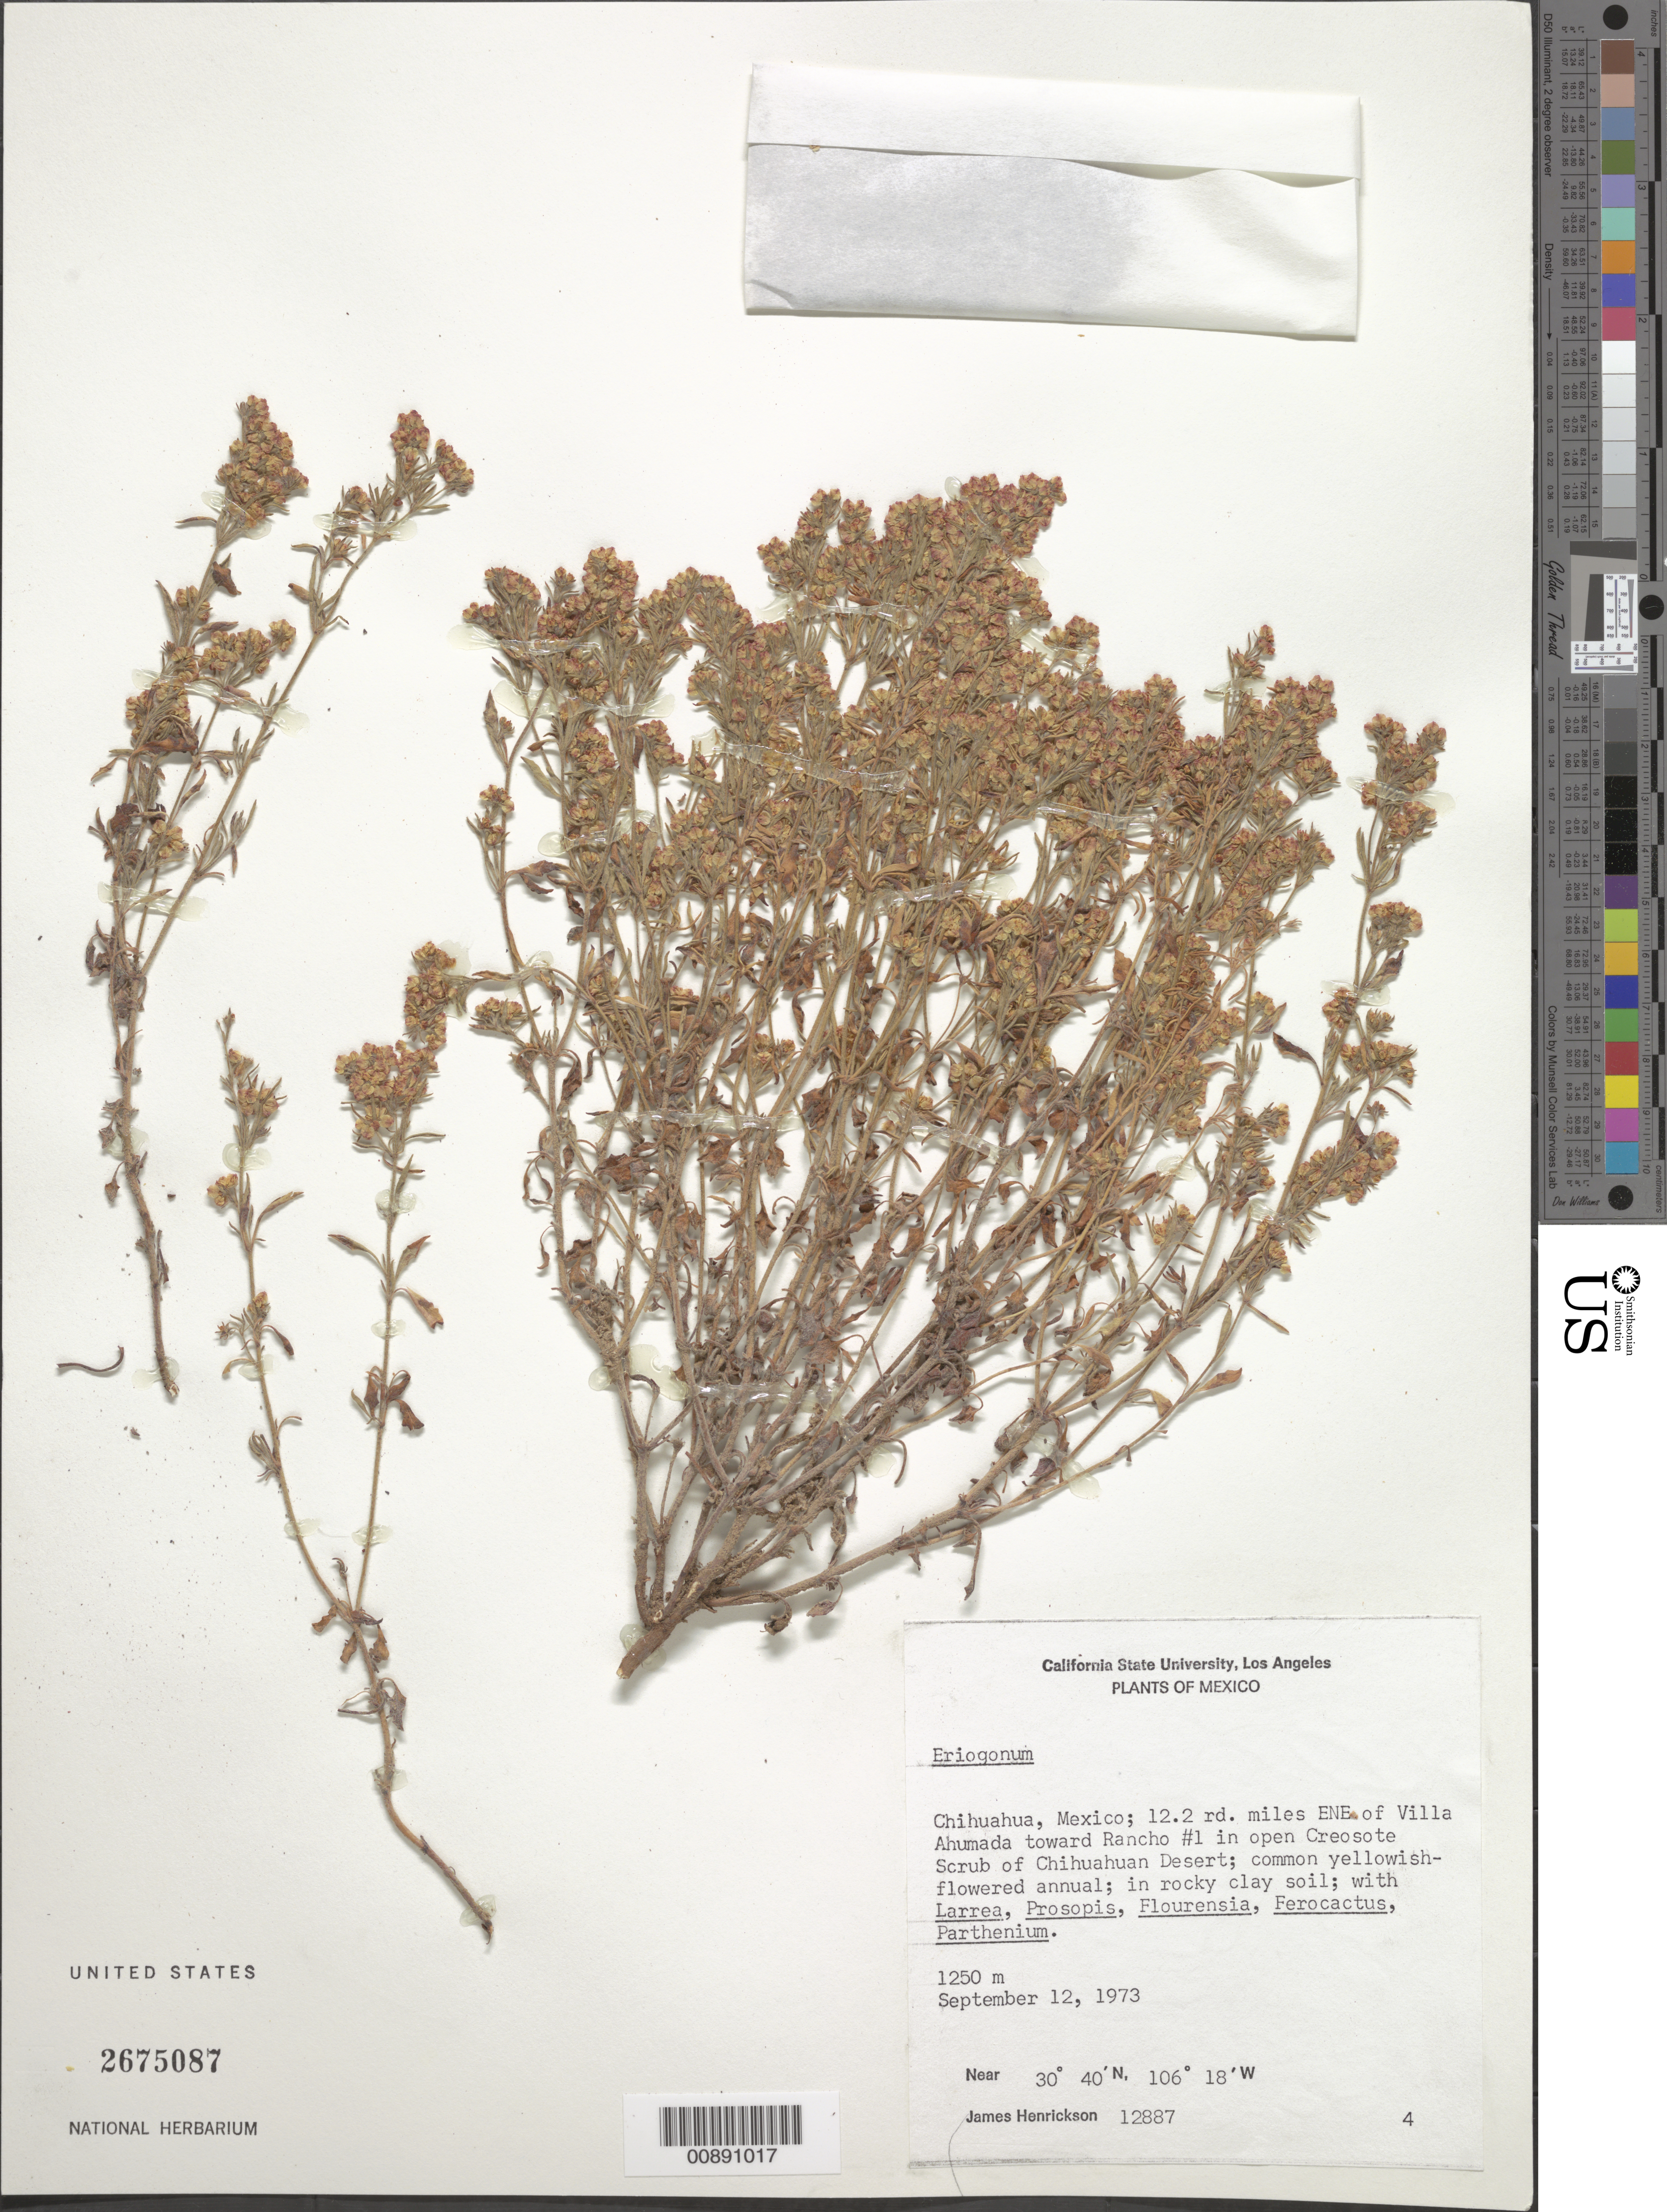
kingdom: Plantae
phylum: Tracheophyta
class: Magnoliopsida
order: Caryophyllales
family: Polygonaceae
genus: Eriogonum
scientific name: Eriogonum sp.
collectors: J. Henrickson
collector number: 12887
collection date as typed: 12 Sep 1973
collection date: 1973-09-12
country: Mexico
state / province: Chihuahua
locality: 12.2 rd. miles ENE of Villa Ahumada toward Rancho #1. Chihuahua.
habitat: In open Creosote Scrub of Chihuahuan Desert; in rocky clay soil; with Larrea, Prosopis, Flourensia, Ferocactus, Parthenium.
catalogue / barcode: US 2675087